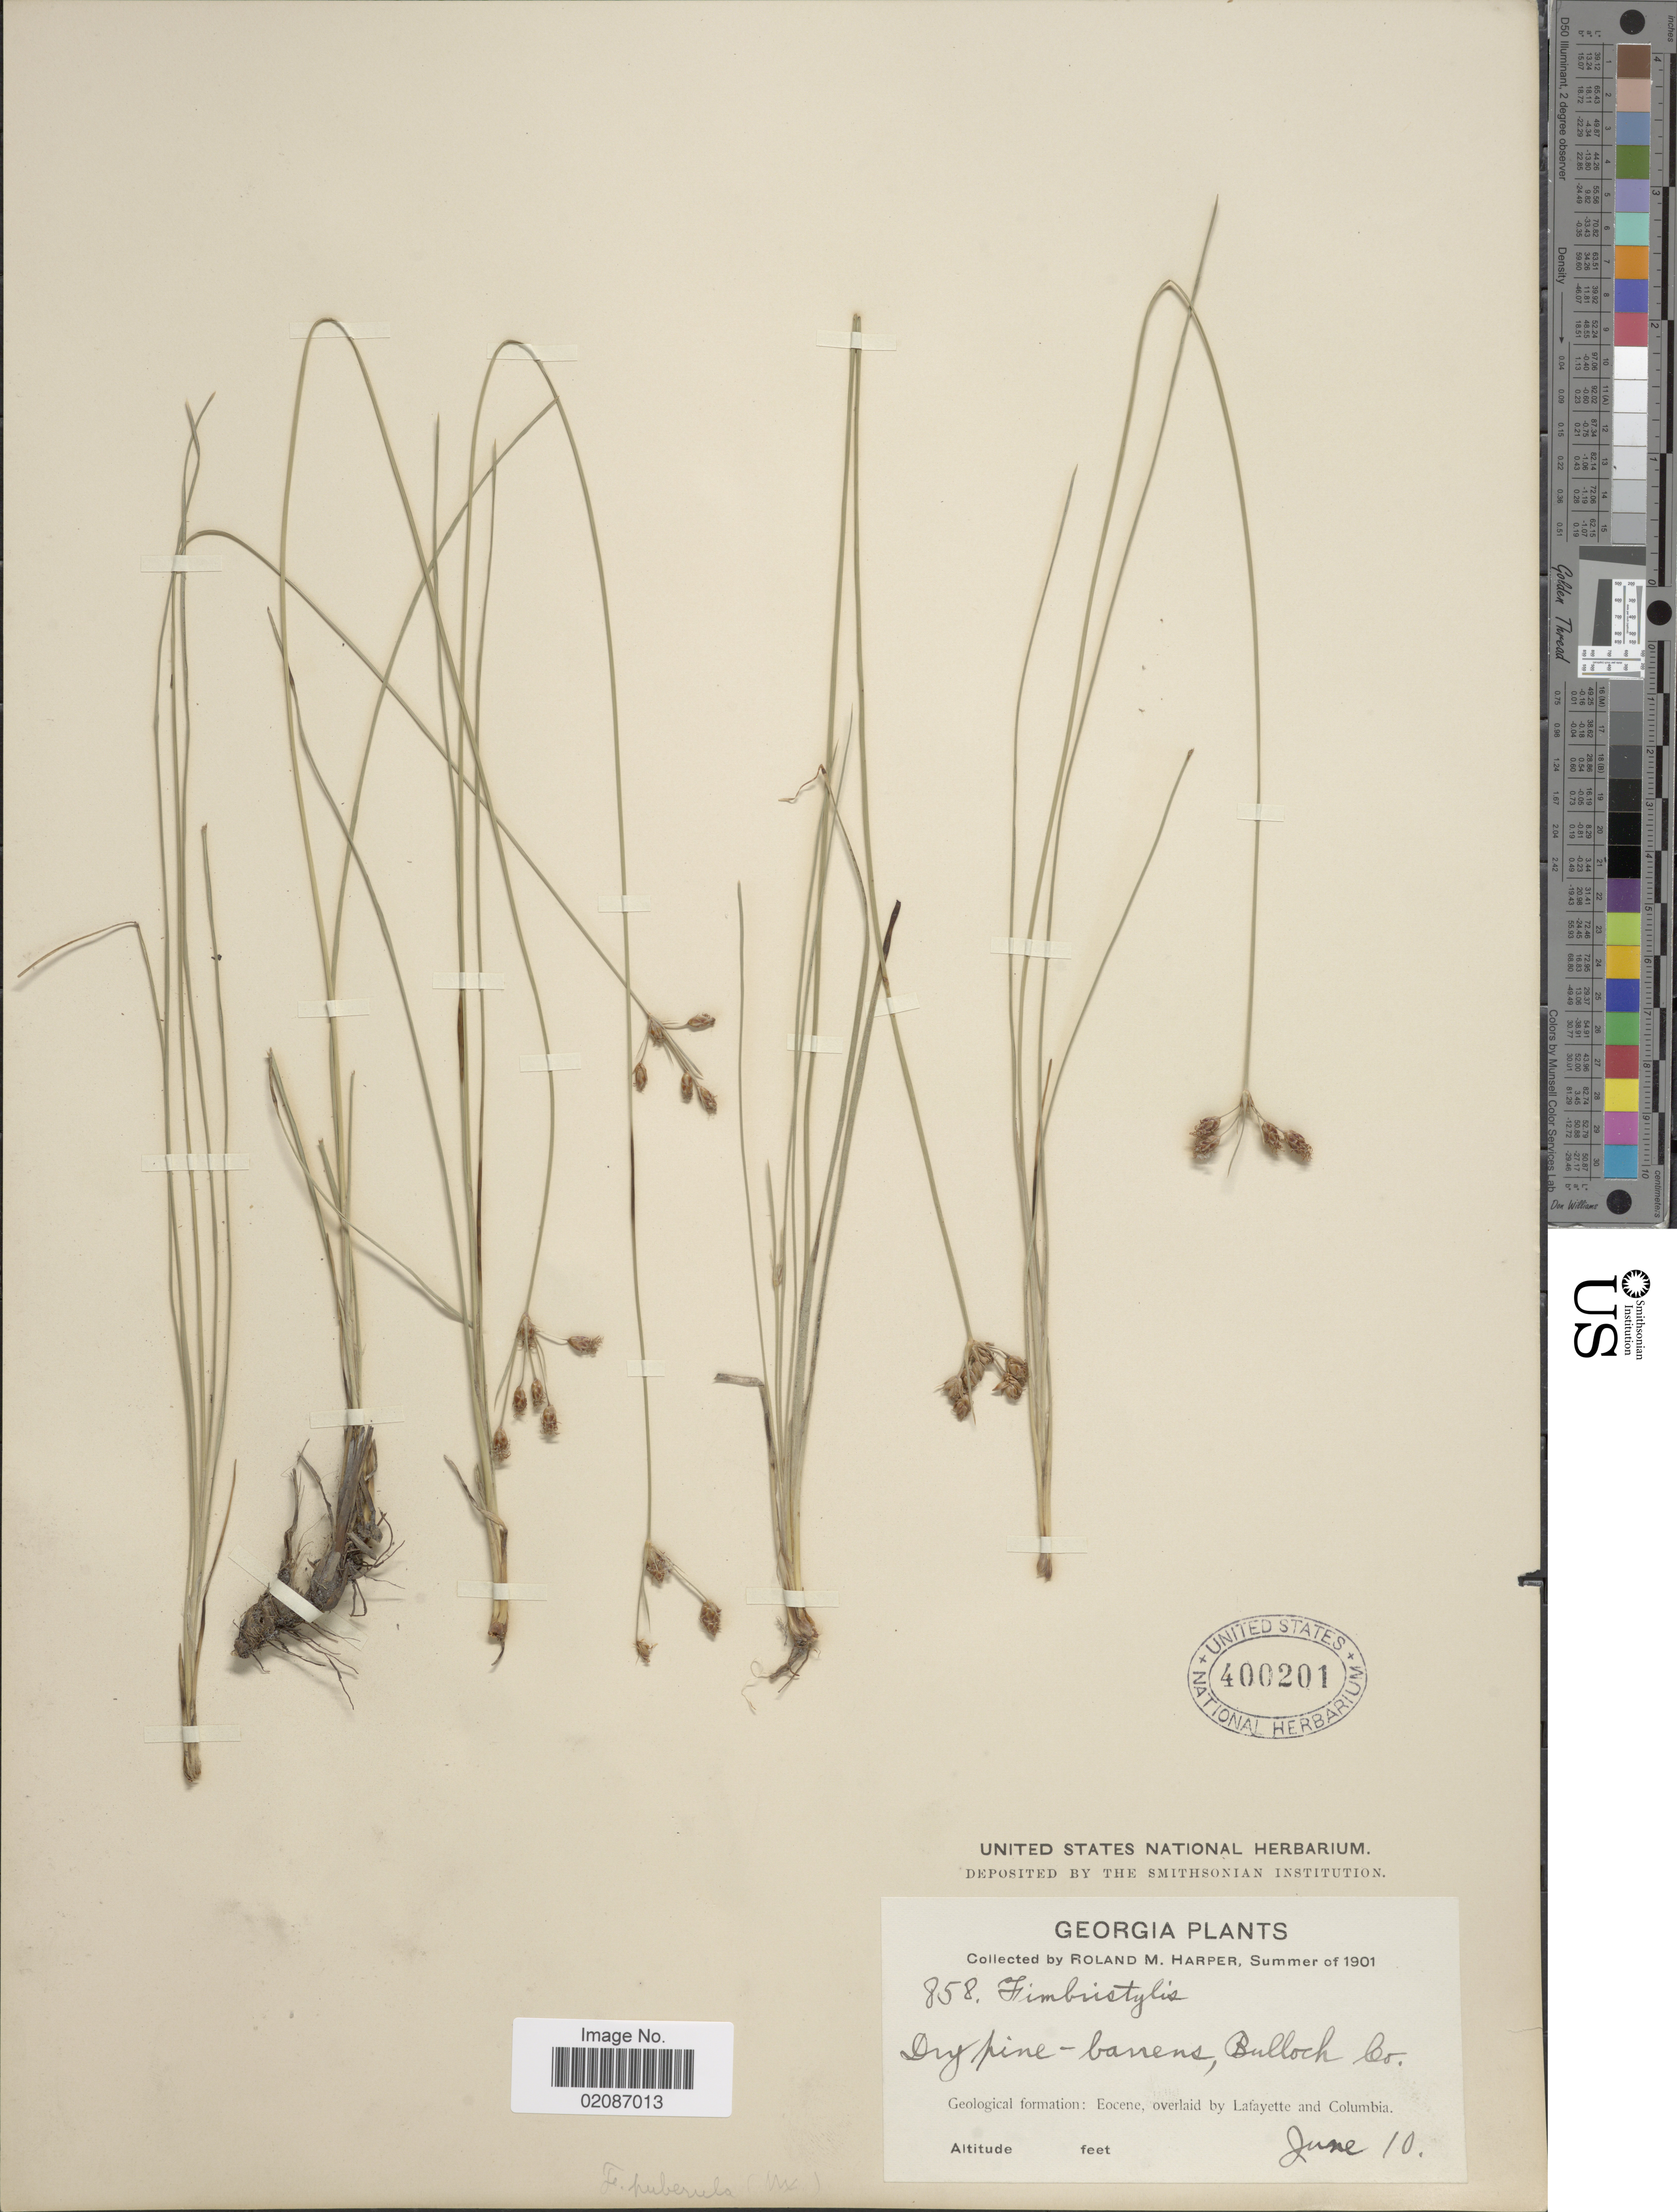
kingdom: Plantae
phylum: Tracheophyta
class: Liliopsida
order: Poales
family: Cyperaceae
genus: Fimbristylis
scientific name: Fimbristylis spadicea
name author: (L.) Vahl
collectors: R. M. Harper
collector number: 858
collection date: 1901-06-10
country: United States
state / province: Georgia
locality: Bullock Co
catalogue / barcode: US 400201